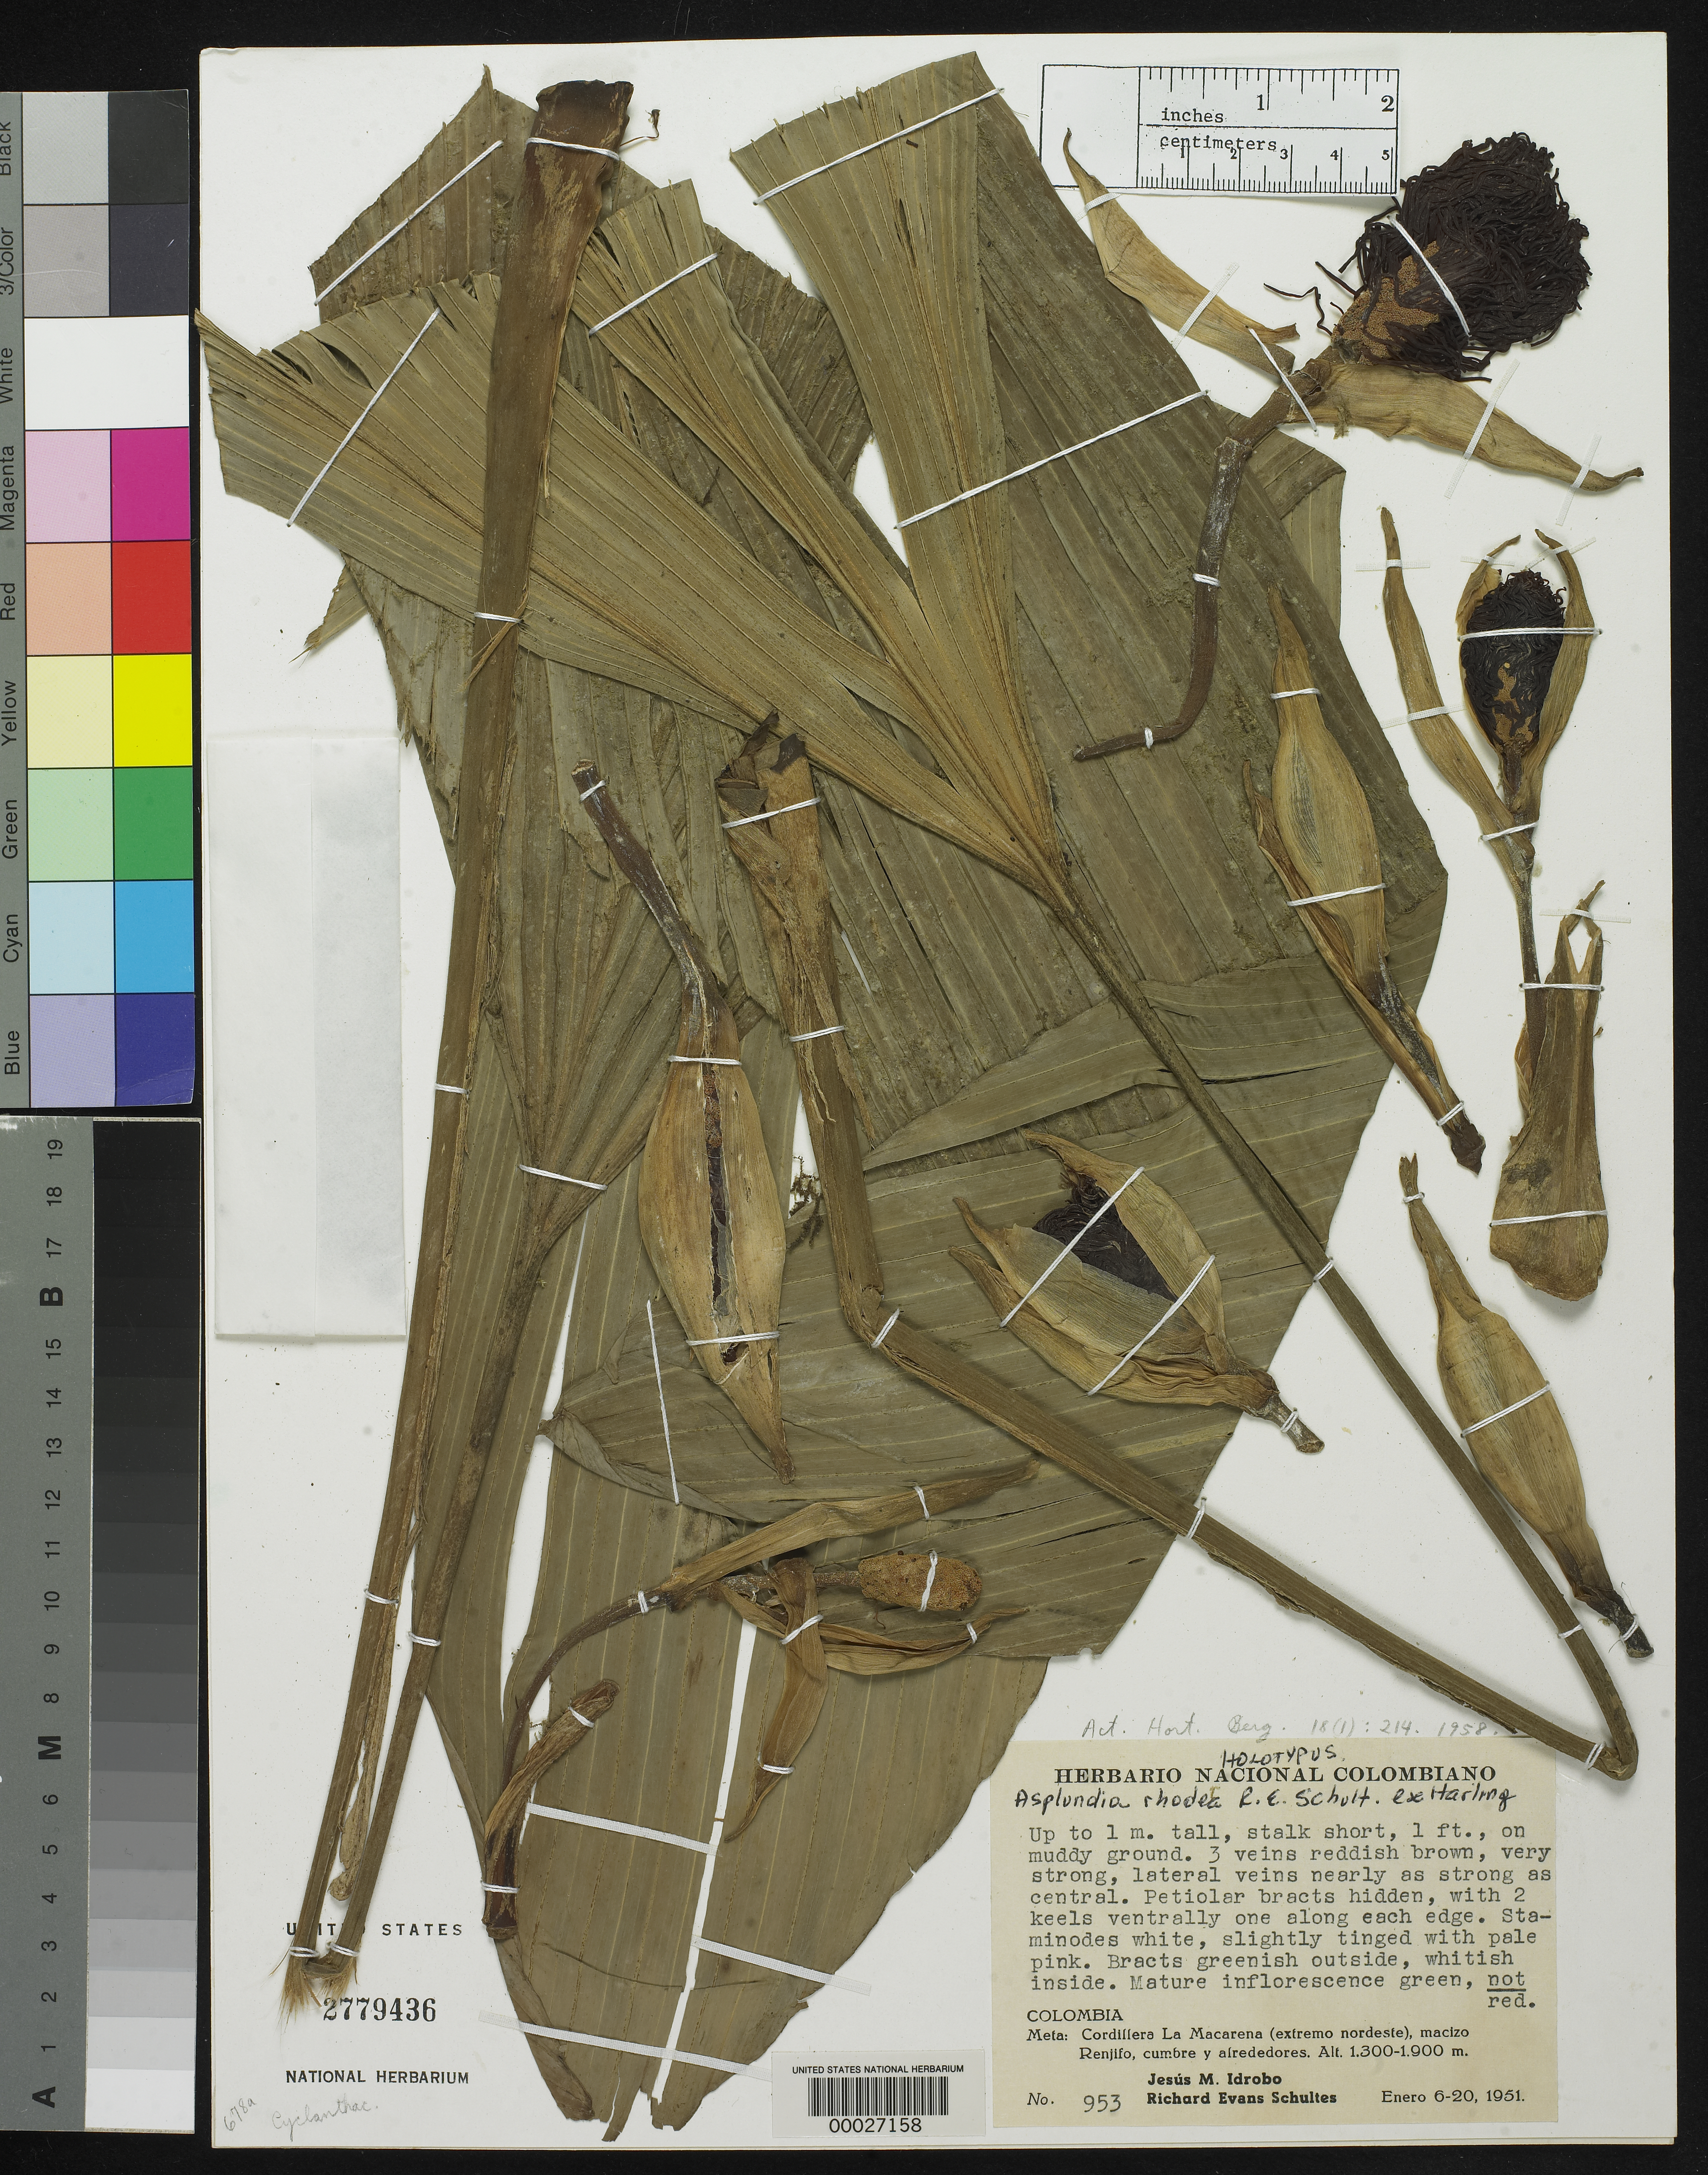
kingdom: Plantae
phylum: Tracheophyta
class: Liliopsida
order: Pandanales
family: Cyclanthaceae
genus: Asplundia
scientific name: Asplundia rhodea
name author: R.E. Schult. ex Harling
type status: Possible Holotype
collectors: J. M. Idrobo & R. E. Schultes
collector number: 953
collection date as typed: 06 Jan 1951 to 20 Jan 1951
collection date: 1951-01-06/1951-01-20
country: Colombia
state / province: Meta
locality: Cordillera La Macarena.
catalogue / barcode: US 2779436